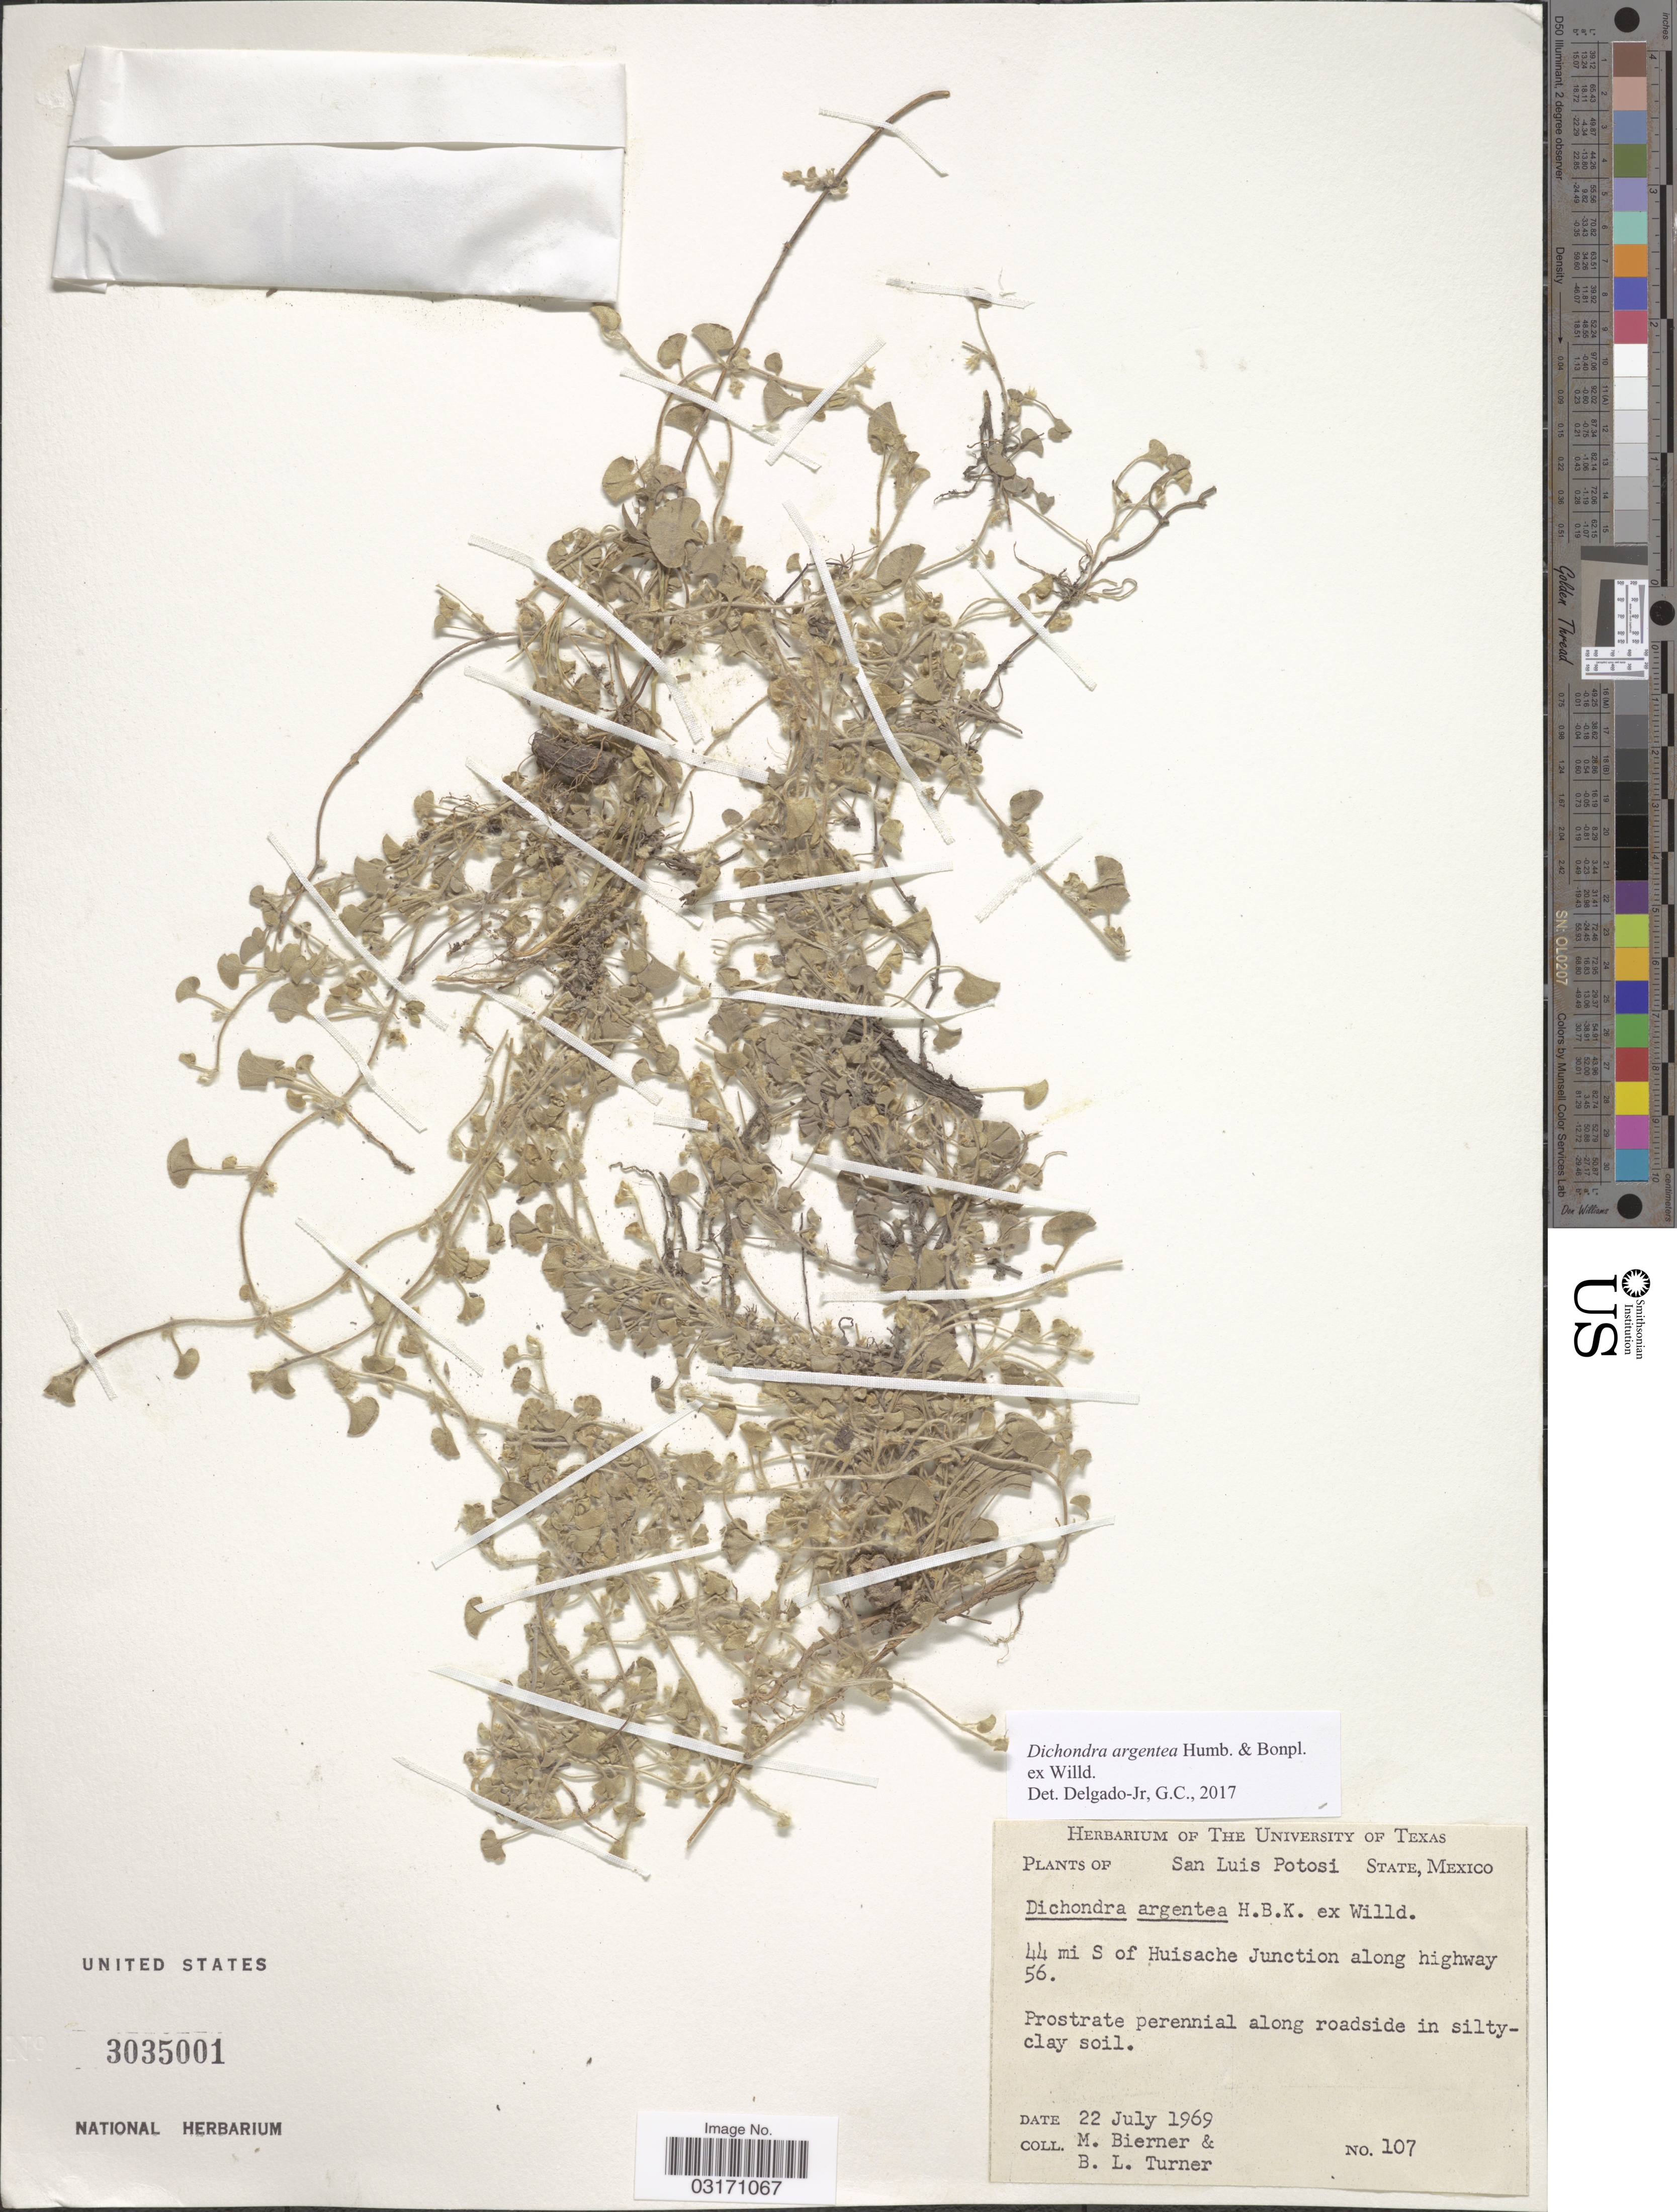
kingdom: Plantae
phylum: Tracheophyta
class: Magnoliopsida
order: Solanales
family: Convolvulaceae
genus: Dichondra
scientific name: Dichondra argentea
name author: Humb. & Bonpl. ex Willd.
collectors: M. W. Bierner & B. L. Turner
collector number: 107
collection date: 1969-07-22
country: Mexico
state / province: San Luis Potosí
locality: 44 mi S of Huisache Junction along highway 56.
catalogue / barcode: US 3035001